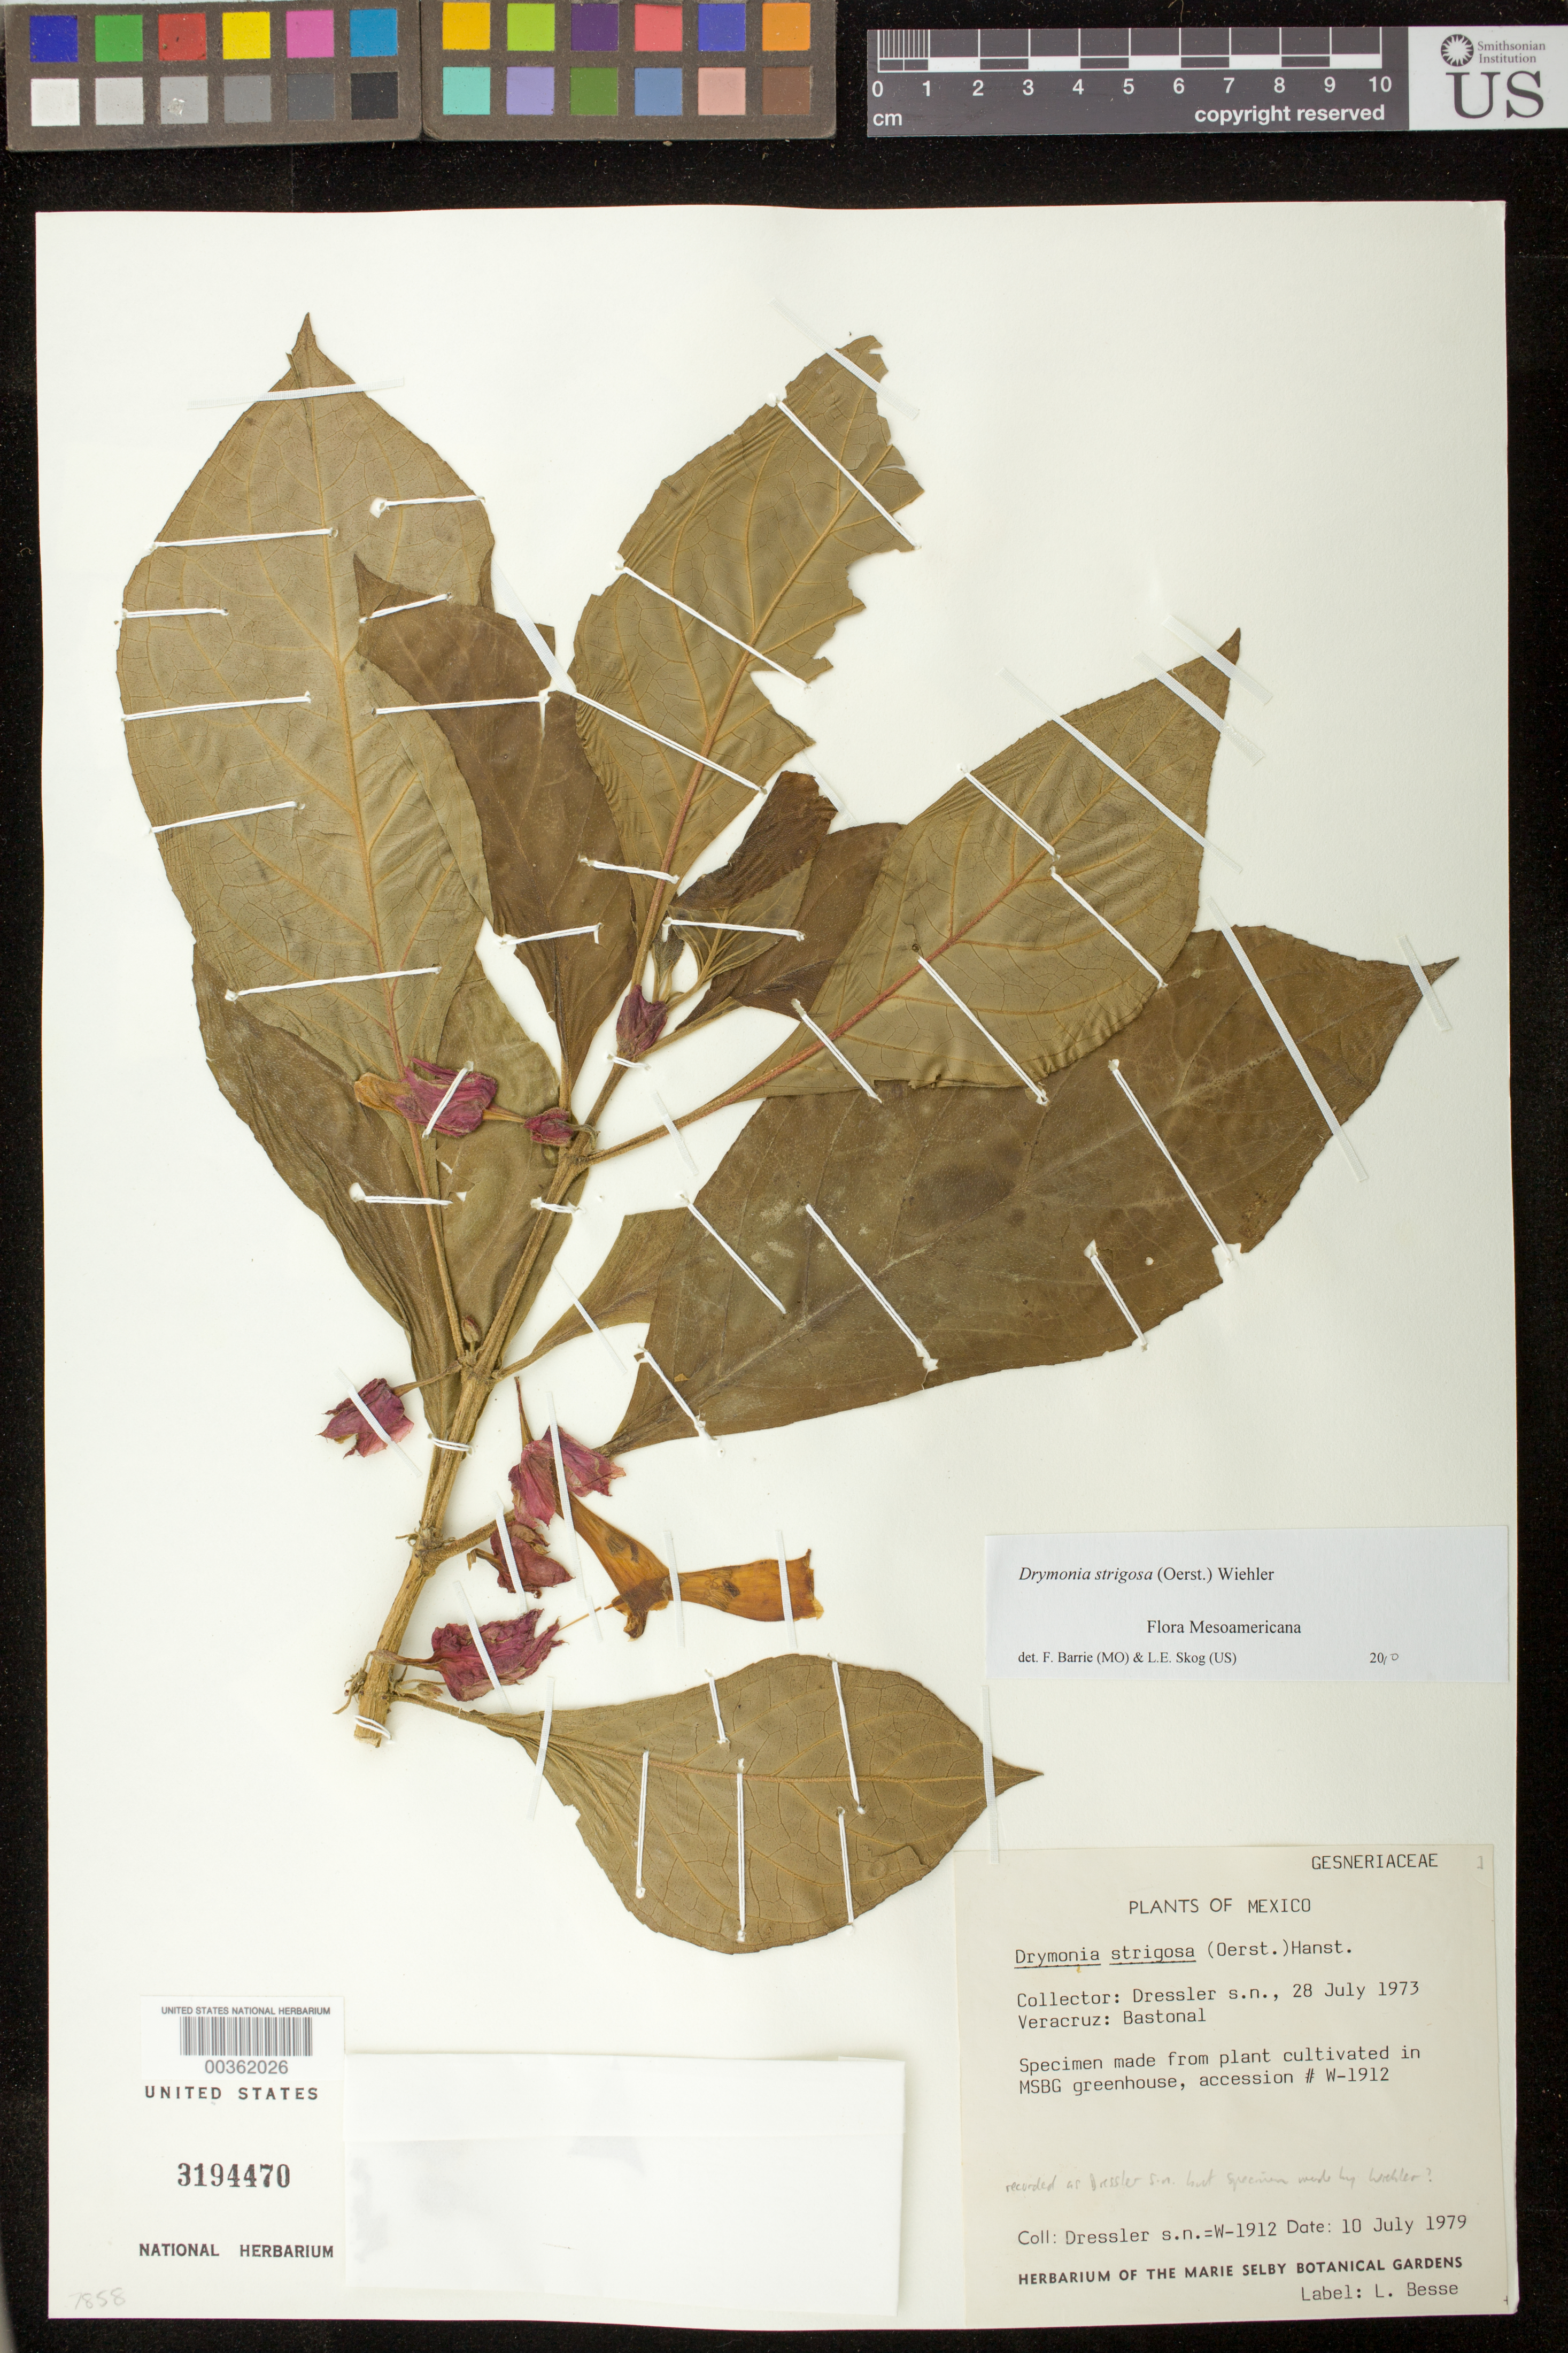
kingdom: Plantae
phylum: Tracheophyta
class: Magnoliopsida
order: Lamiales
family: Gesneriaceae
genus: Drymonia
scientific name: Drymonia strigosa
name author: (Oerst.) Wiehler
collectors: H. J. Wiehler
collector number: W-1912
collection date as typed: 10 Jul 1979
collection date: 1979-07-10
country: United States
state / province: Florida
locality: Cultivated at Marie Selby Botanical Gardens greenhouses.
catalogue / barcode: US 3194470